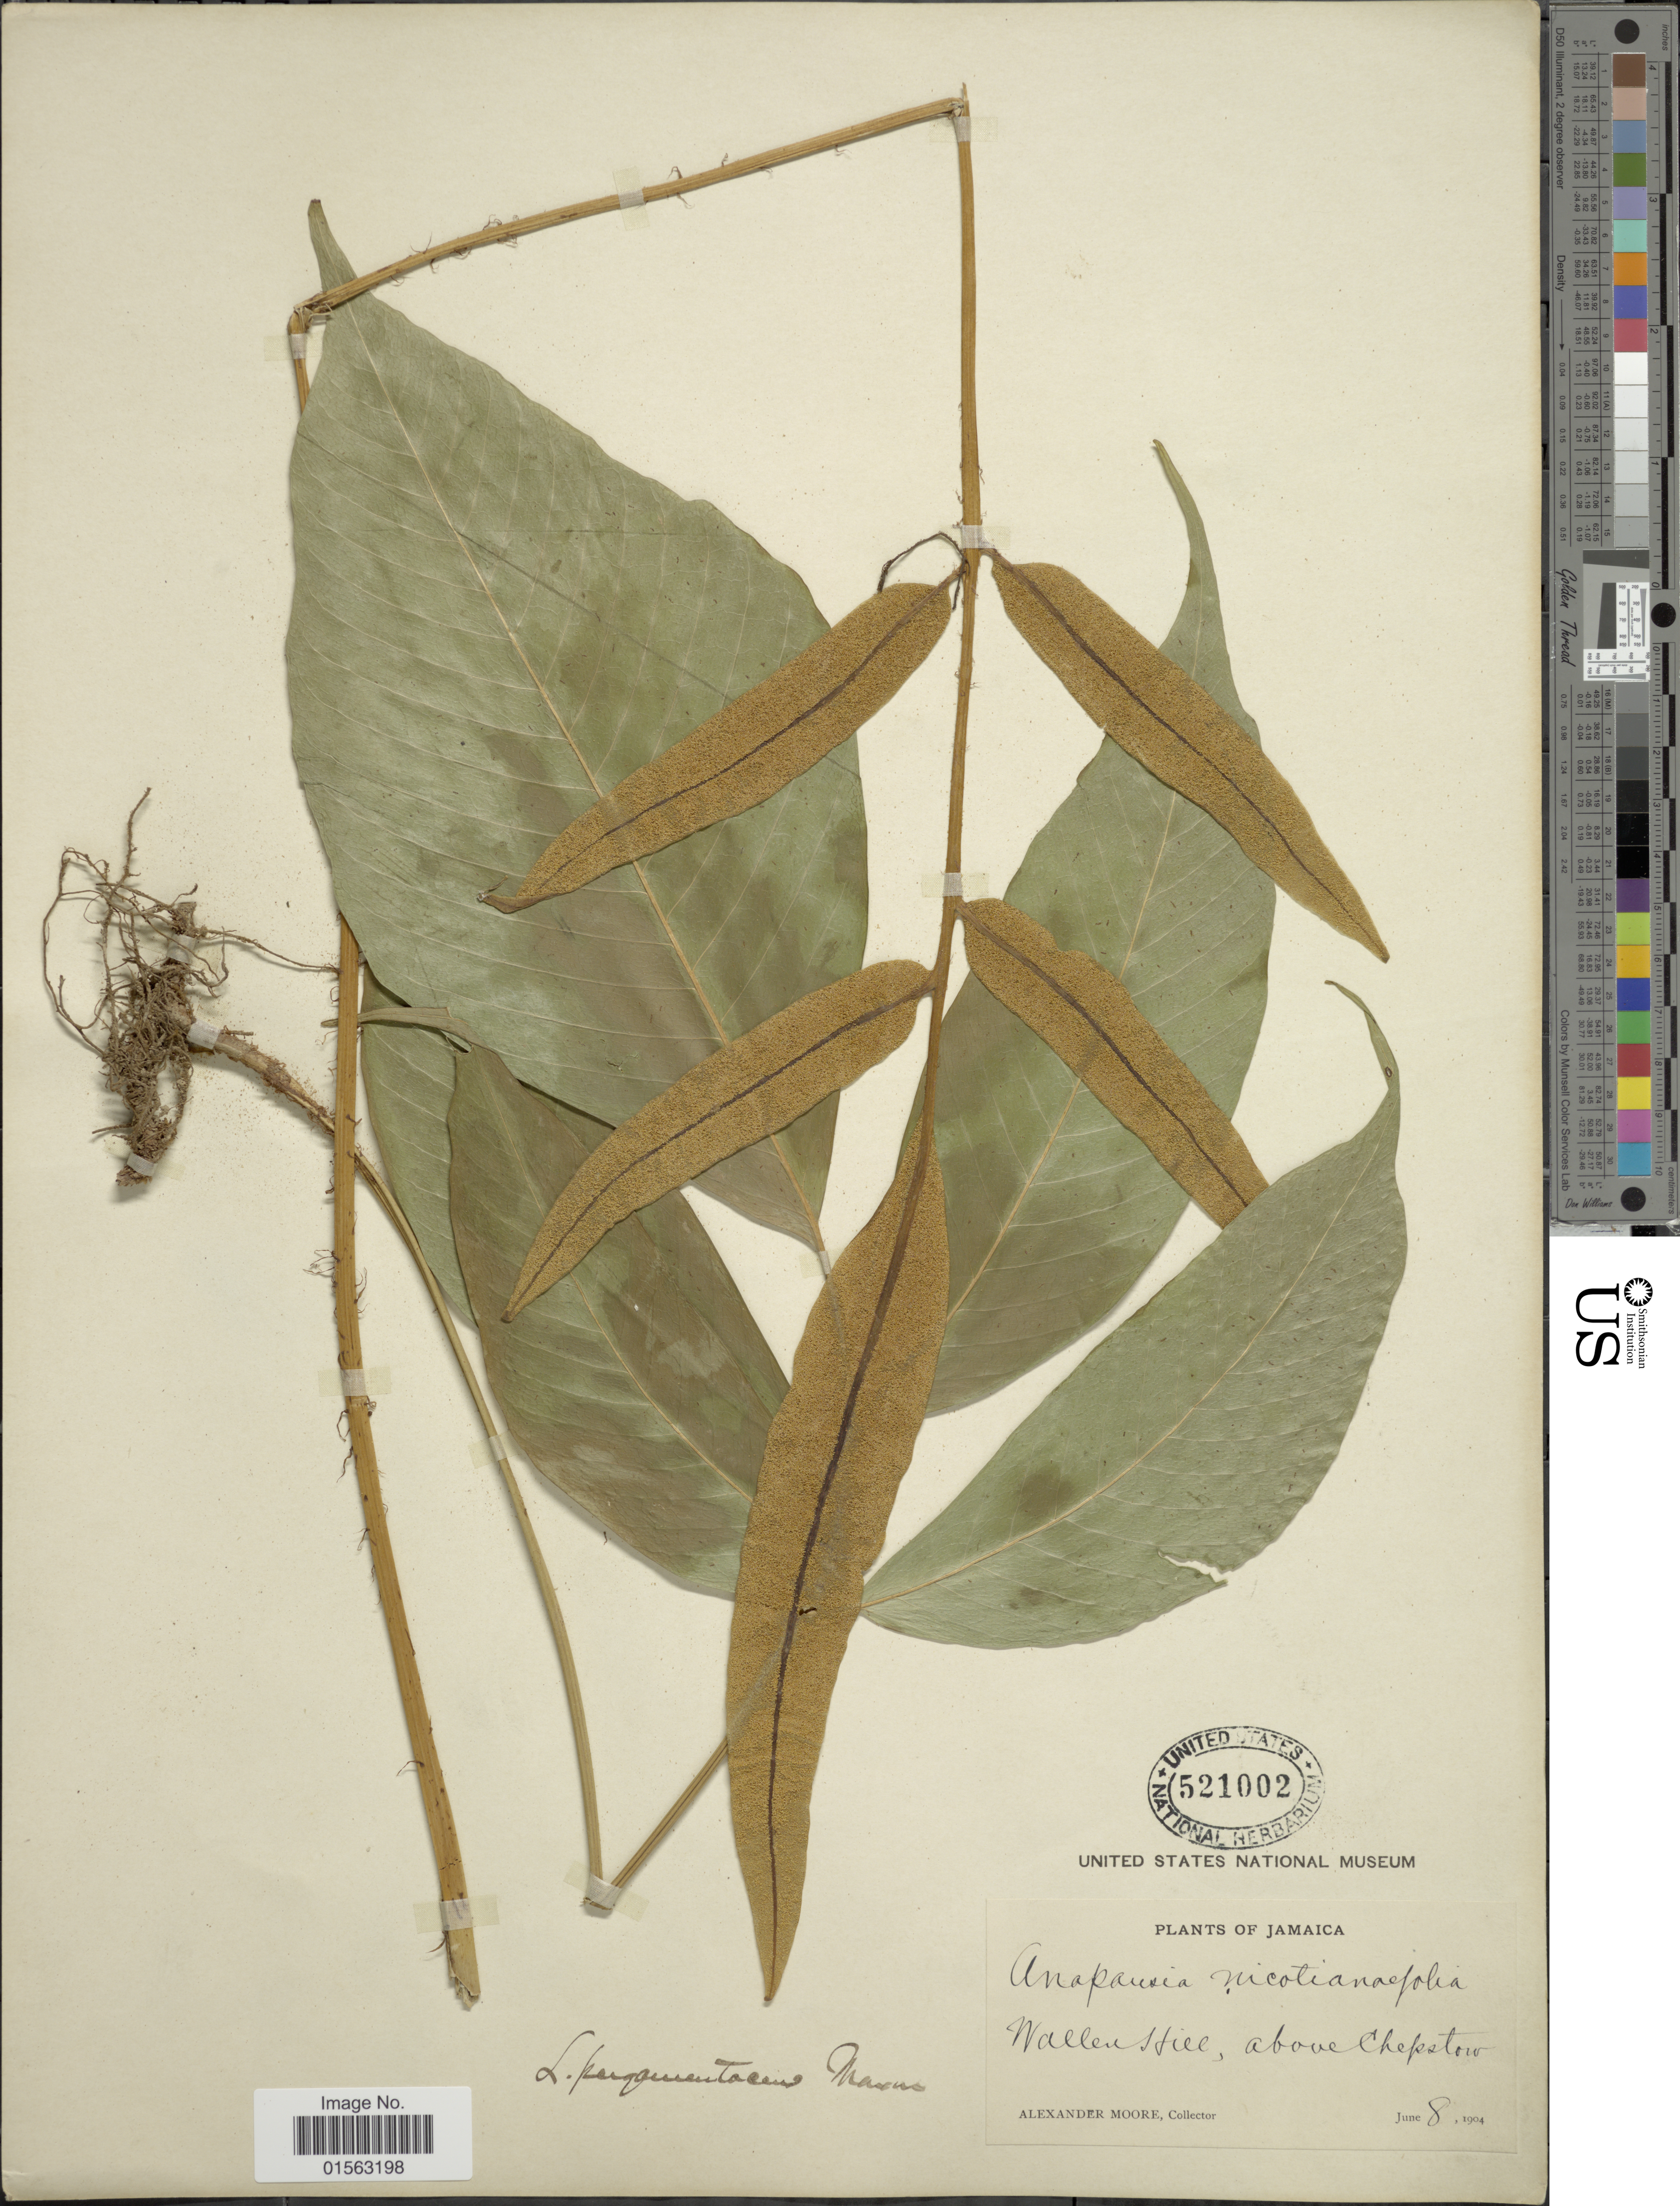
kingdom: Plantae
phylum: Tracheophyta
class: Polypodiopsida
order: Polypodiales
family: Dryopteridaceae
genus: Mickelia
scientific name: Mickelia pergamentacea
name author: (Maxon) R.C. Moran et al.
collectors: A. Moore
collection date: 1904-06-08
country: Jamaica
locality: Jamaica, Wallen Hill, above Chepstow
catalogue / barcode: US 521002